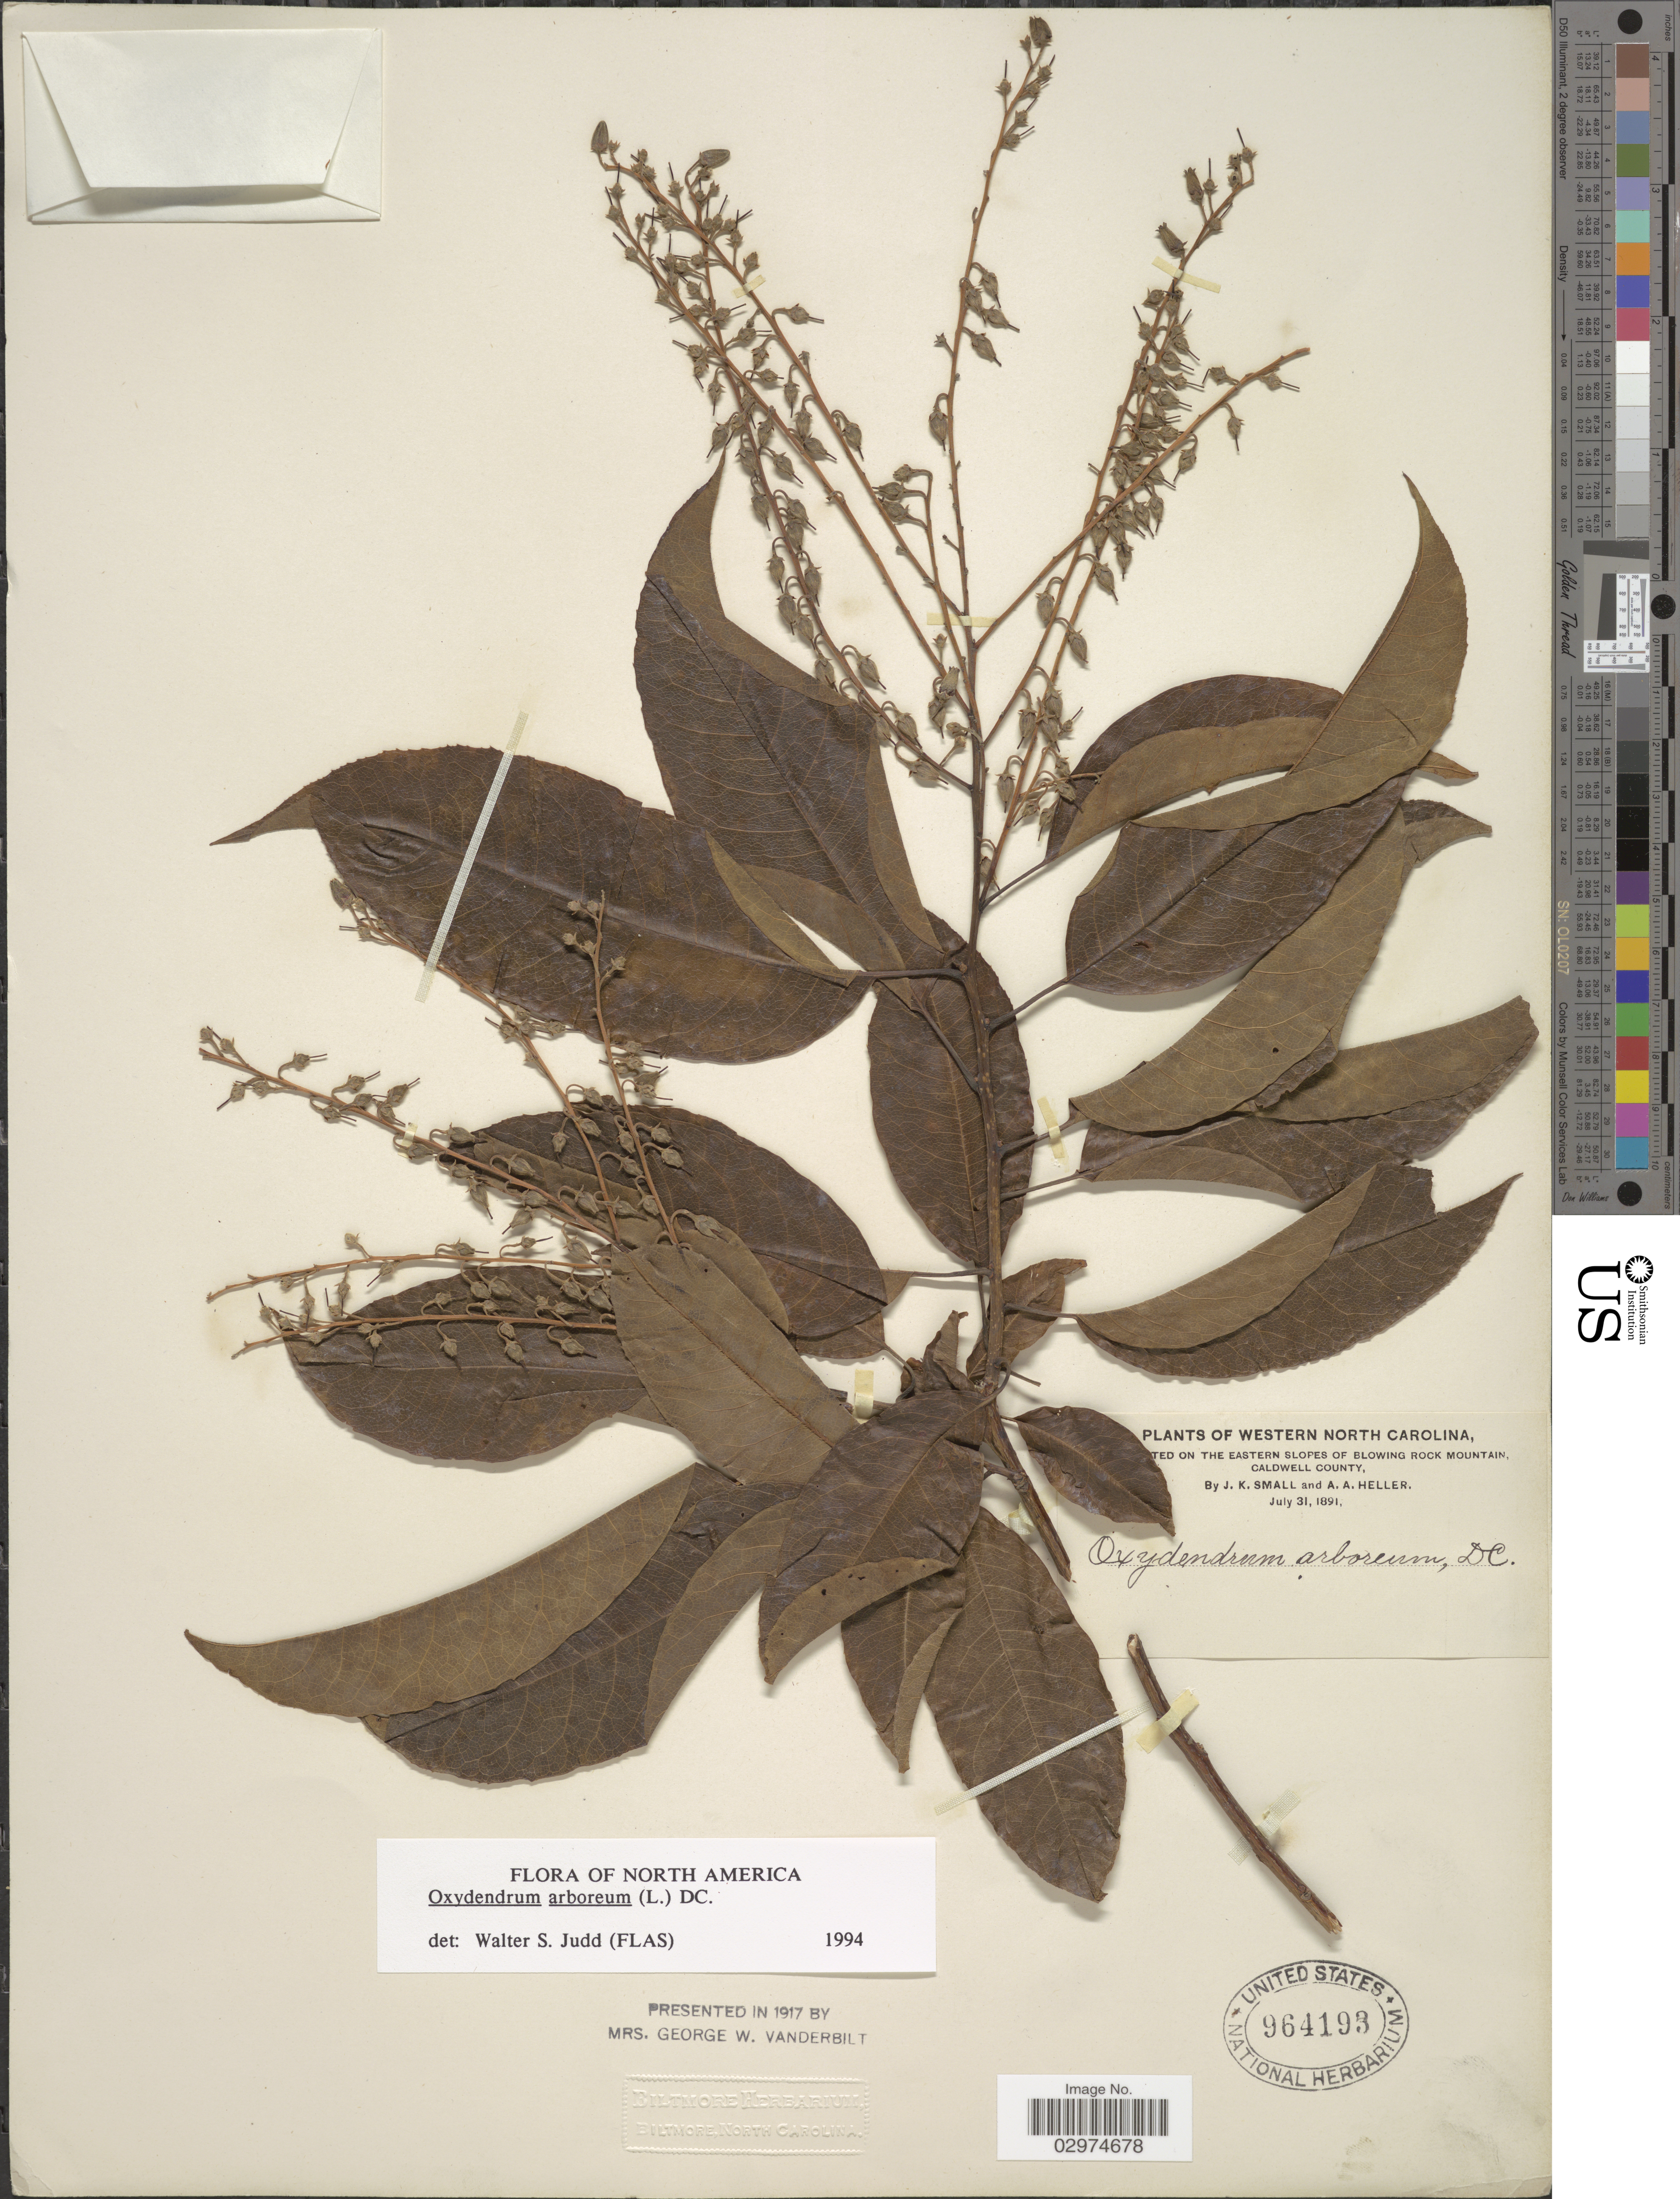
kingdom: Plantae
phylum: Tracheophyta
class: Magnoliopsida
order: Ericales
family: Ericaceae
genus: Oxydendrum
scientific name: Oxydendrum arboreum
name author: (L.) DC.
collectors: J. K. Small & A. A. Heller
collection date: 1891-07-31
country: United States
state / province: North Carolina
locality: Western North Carolina, on the Eastern Slopes of Blowing Rock mountain, Caldwell County.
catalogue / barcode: US 964193